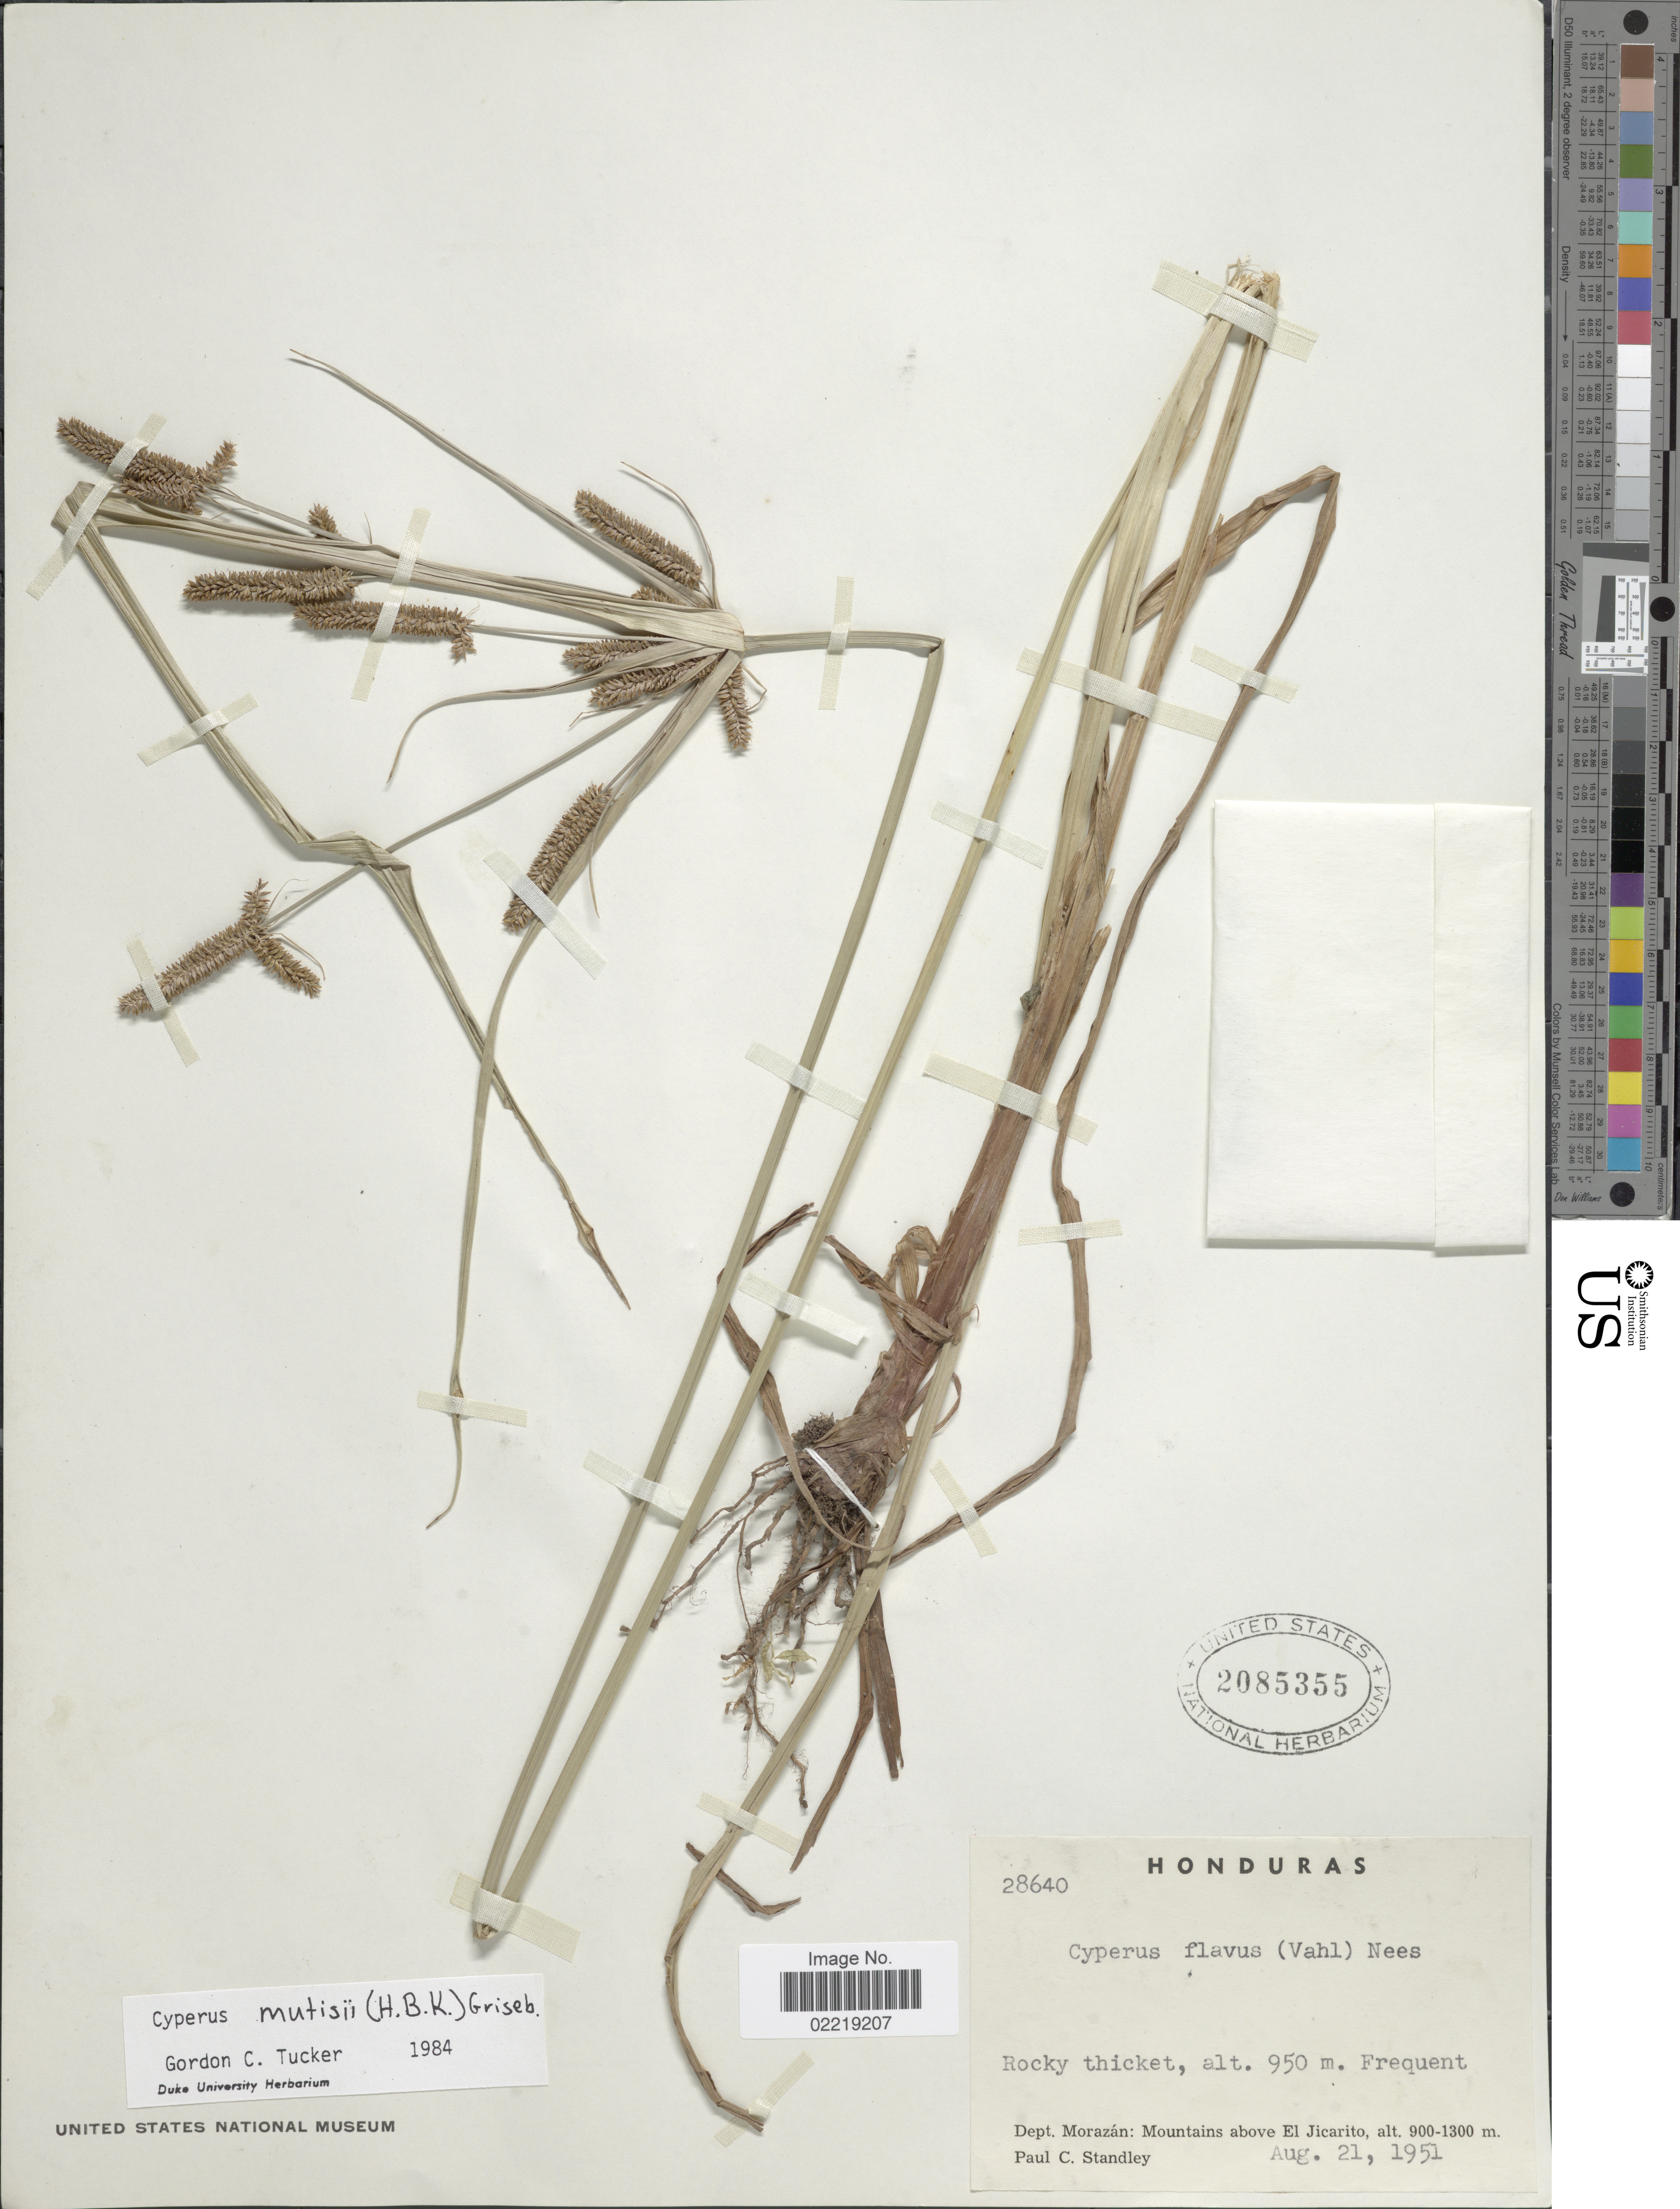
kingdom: Plantae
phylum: Tracheophyta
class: Liliopsida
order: Poales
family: Cyperaceae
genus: Cyperus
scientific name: Cyperus mutisii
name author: (Kunth) Andersson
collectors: P. C. Standley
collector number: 28640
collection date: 1951-08-21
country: Honduras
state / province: Fco. Morazán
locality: Dept. Morazan: Mountains above El Jicarito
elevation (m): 950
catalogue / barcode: US 2085355